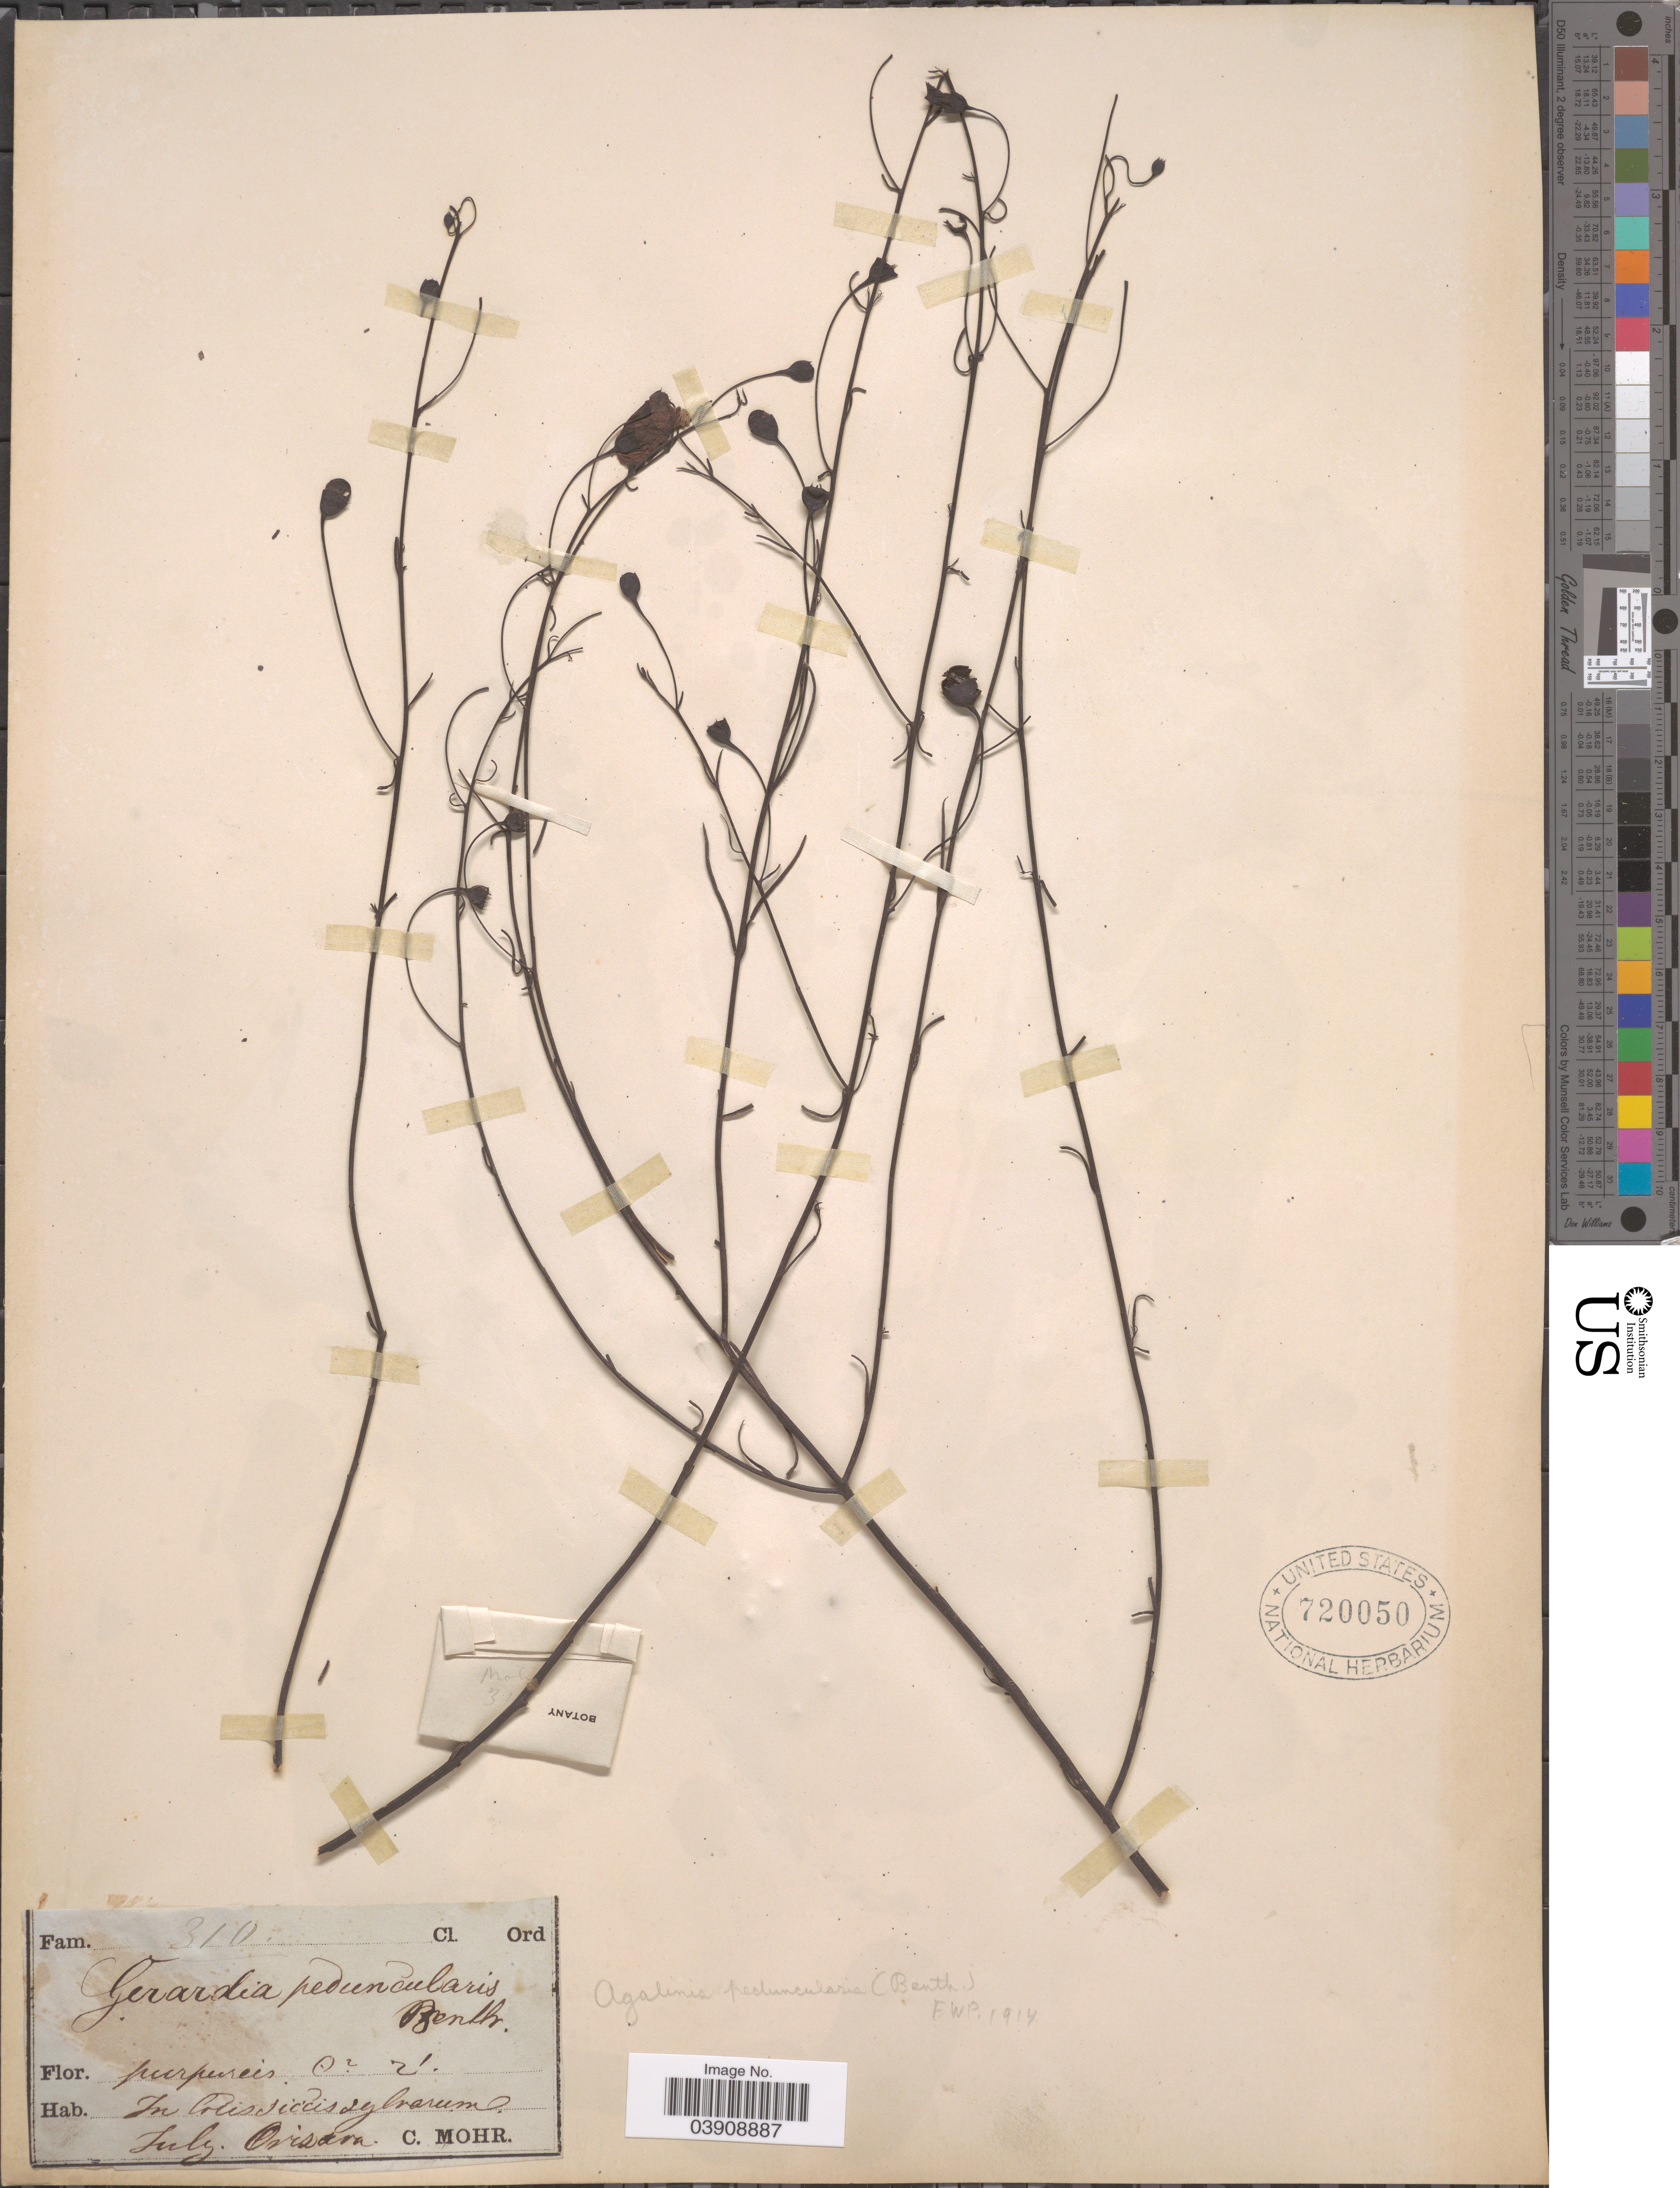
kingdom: Plantae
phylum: Tracheophyta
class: Magnoliopsida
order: Lamiales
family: Orobanchaceae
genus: Agalinis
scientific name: Agalinis peduncularis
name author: (Benth.) Pennell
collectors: C. T. Mohr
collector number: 310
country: Mexico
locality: In locis siccis sylvarum. Orizava.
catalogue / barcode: US 720050